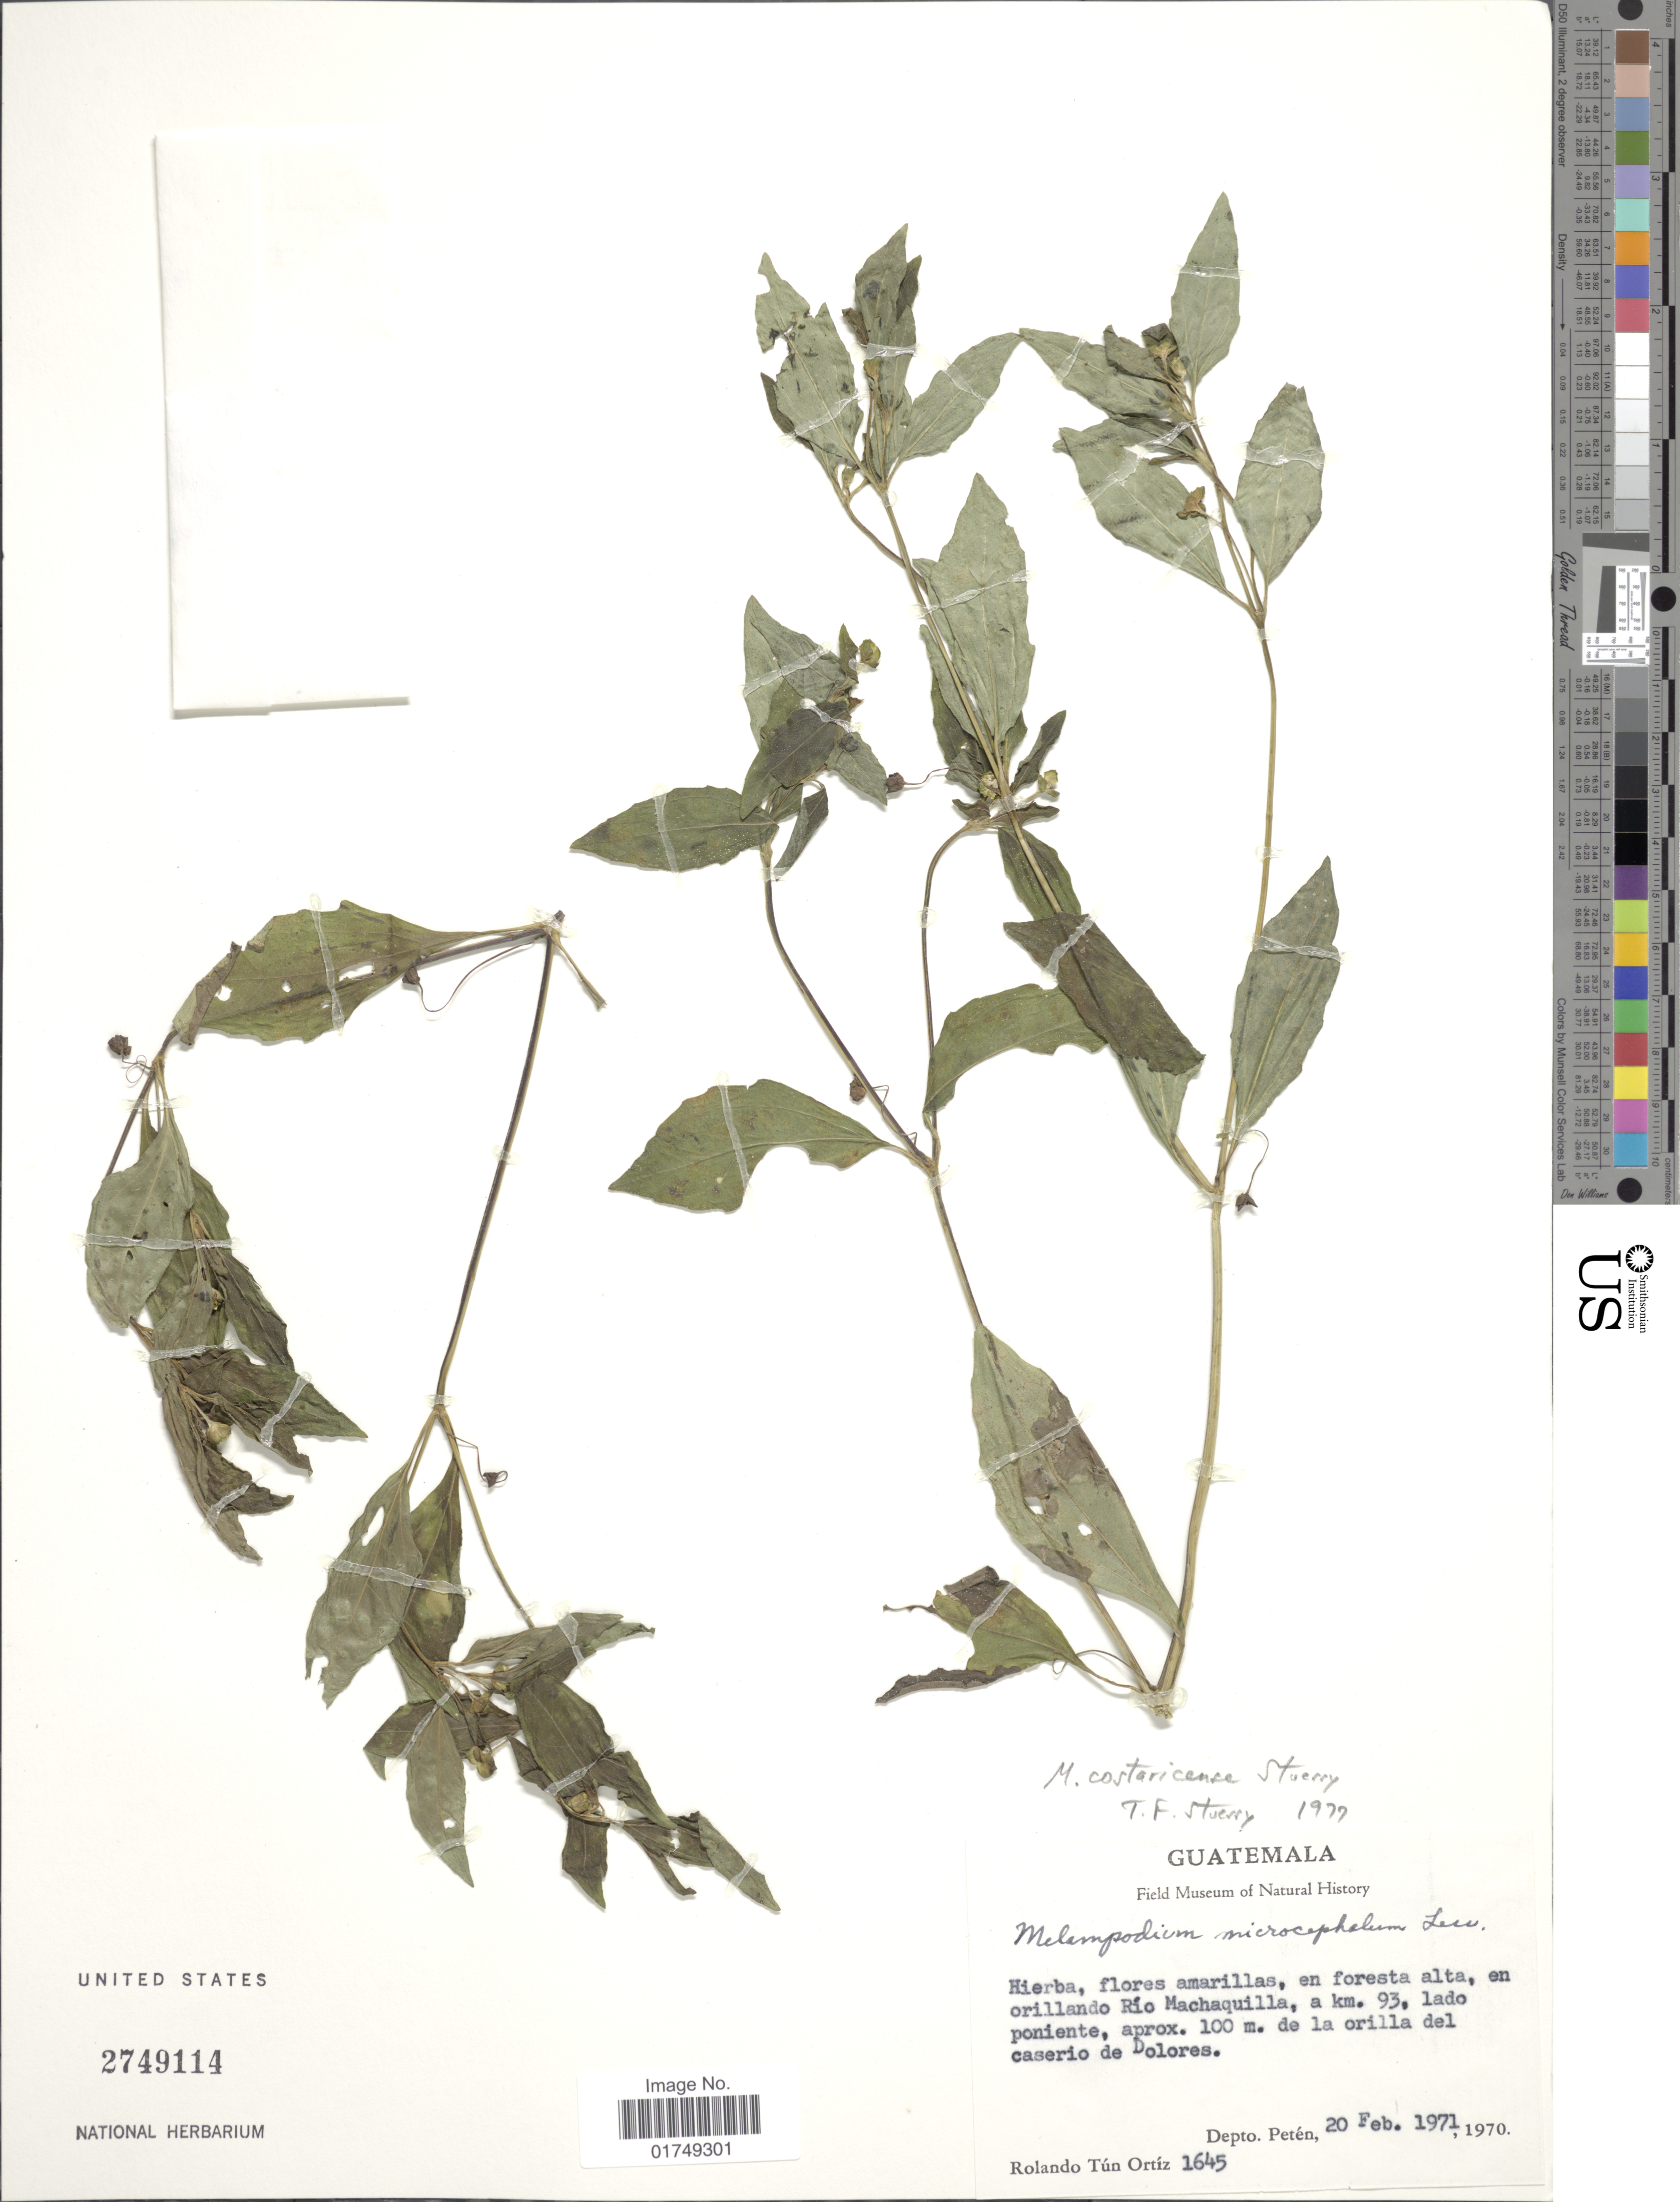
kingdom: Plantae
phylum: Tracheophyta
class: Magnoliopsida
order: Asterales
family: Asteraceae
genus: Melampodium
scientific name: Melampodium costaricense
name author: Stuessy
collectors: R. T. Ortíz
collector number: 1645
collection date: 1971-02-20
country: Guatemala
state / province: El Petén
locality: En orillando Rio Machaquilla, a km 93, lado poniente, orilla del caserto de Dolores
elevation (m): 100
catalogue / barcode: US 2749114